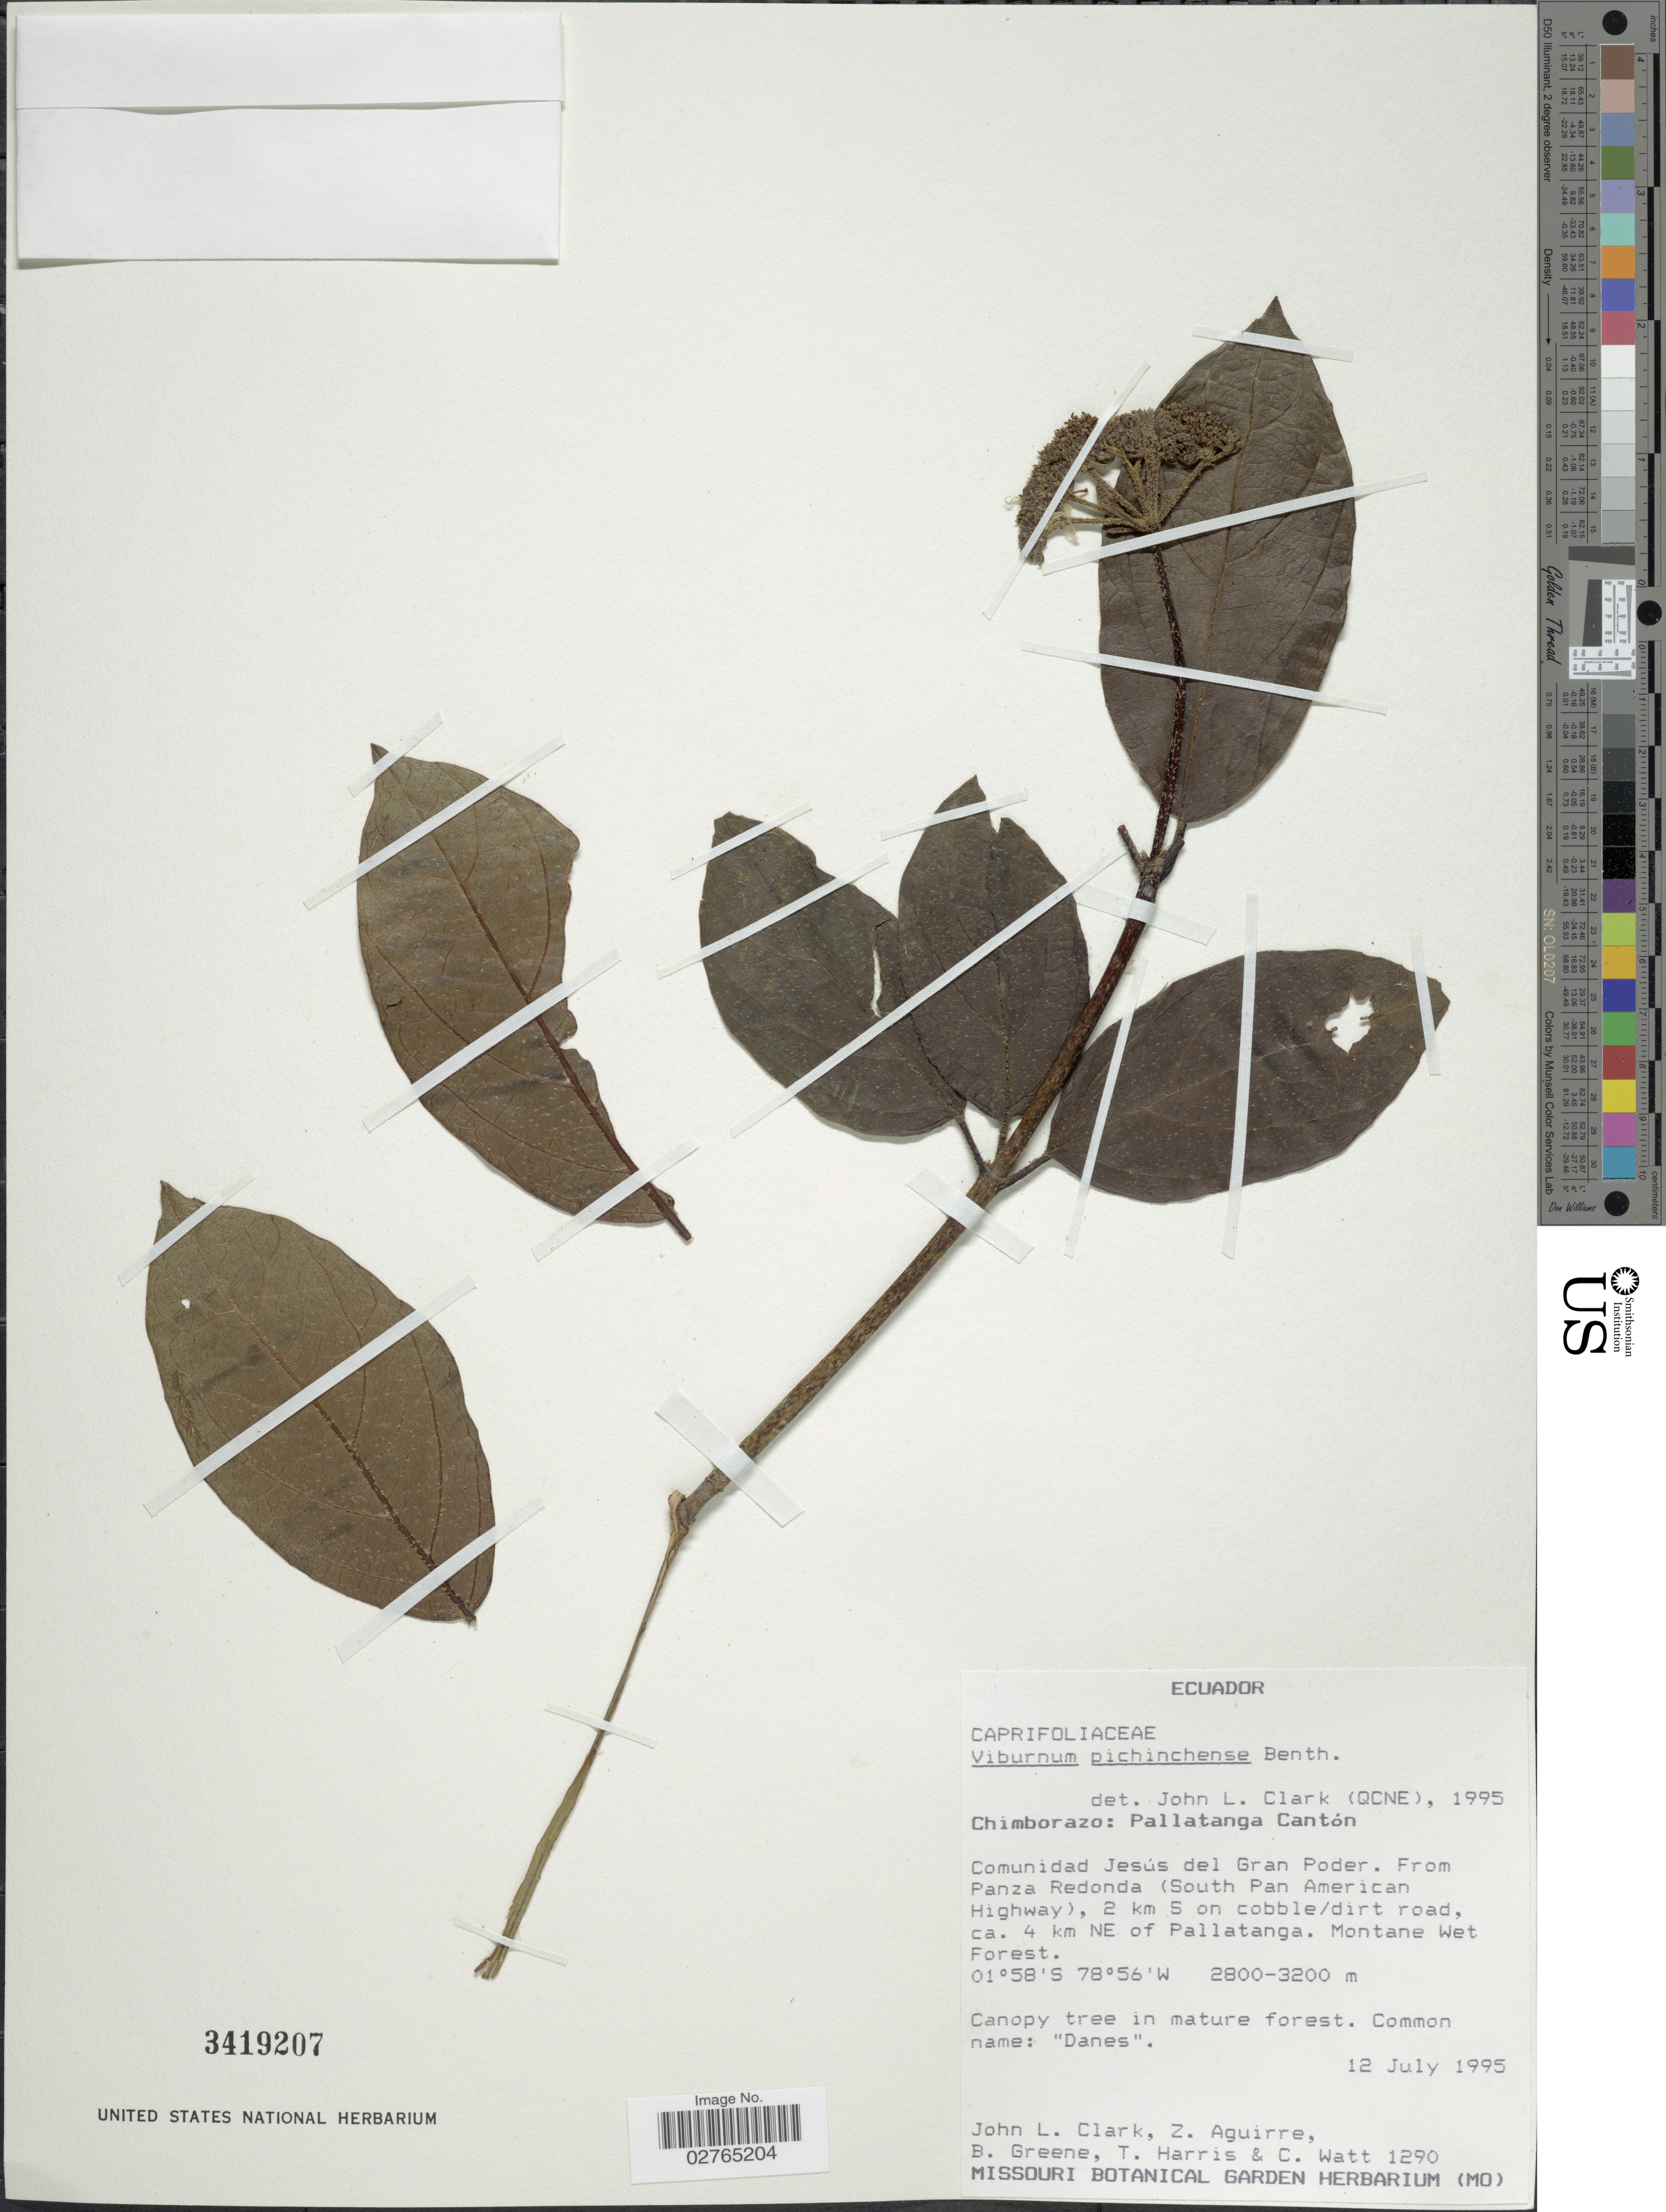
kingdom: Plantae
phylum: Tracheophyta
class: Magnoliopsida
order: Dipsacales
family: Viburnaceae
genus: Viburnum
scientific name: Viburnum pichinchense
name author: Benth.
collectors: J. L. Clark, Z. Aguirre, B. Greene, T. Harris & C. Watt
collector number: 1290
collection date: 1995-07-12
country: Ecuador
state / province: Chimborazo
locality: Pallatanga Cantón. Comunidad Jesús del Gran Poder. From Panza Redonda (South Pan American Highway), 2 km S on cobble/dirt road, ca. 4 km NE of Pallatanga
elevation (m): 2800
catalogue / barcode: US 3419207